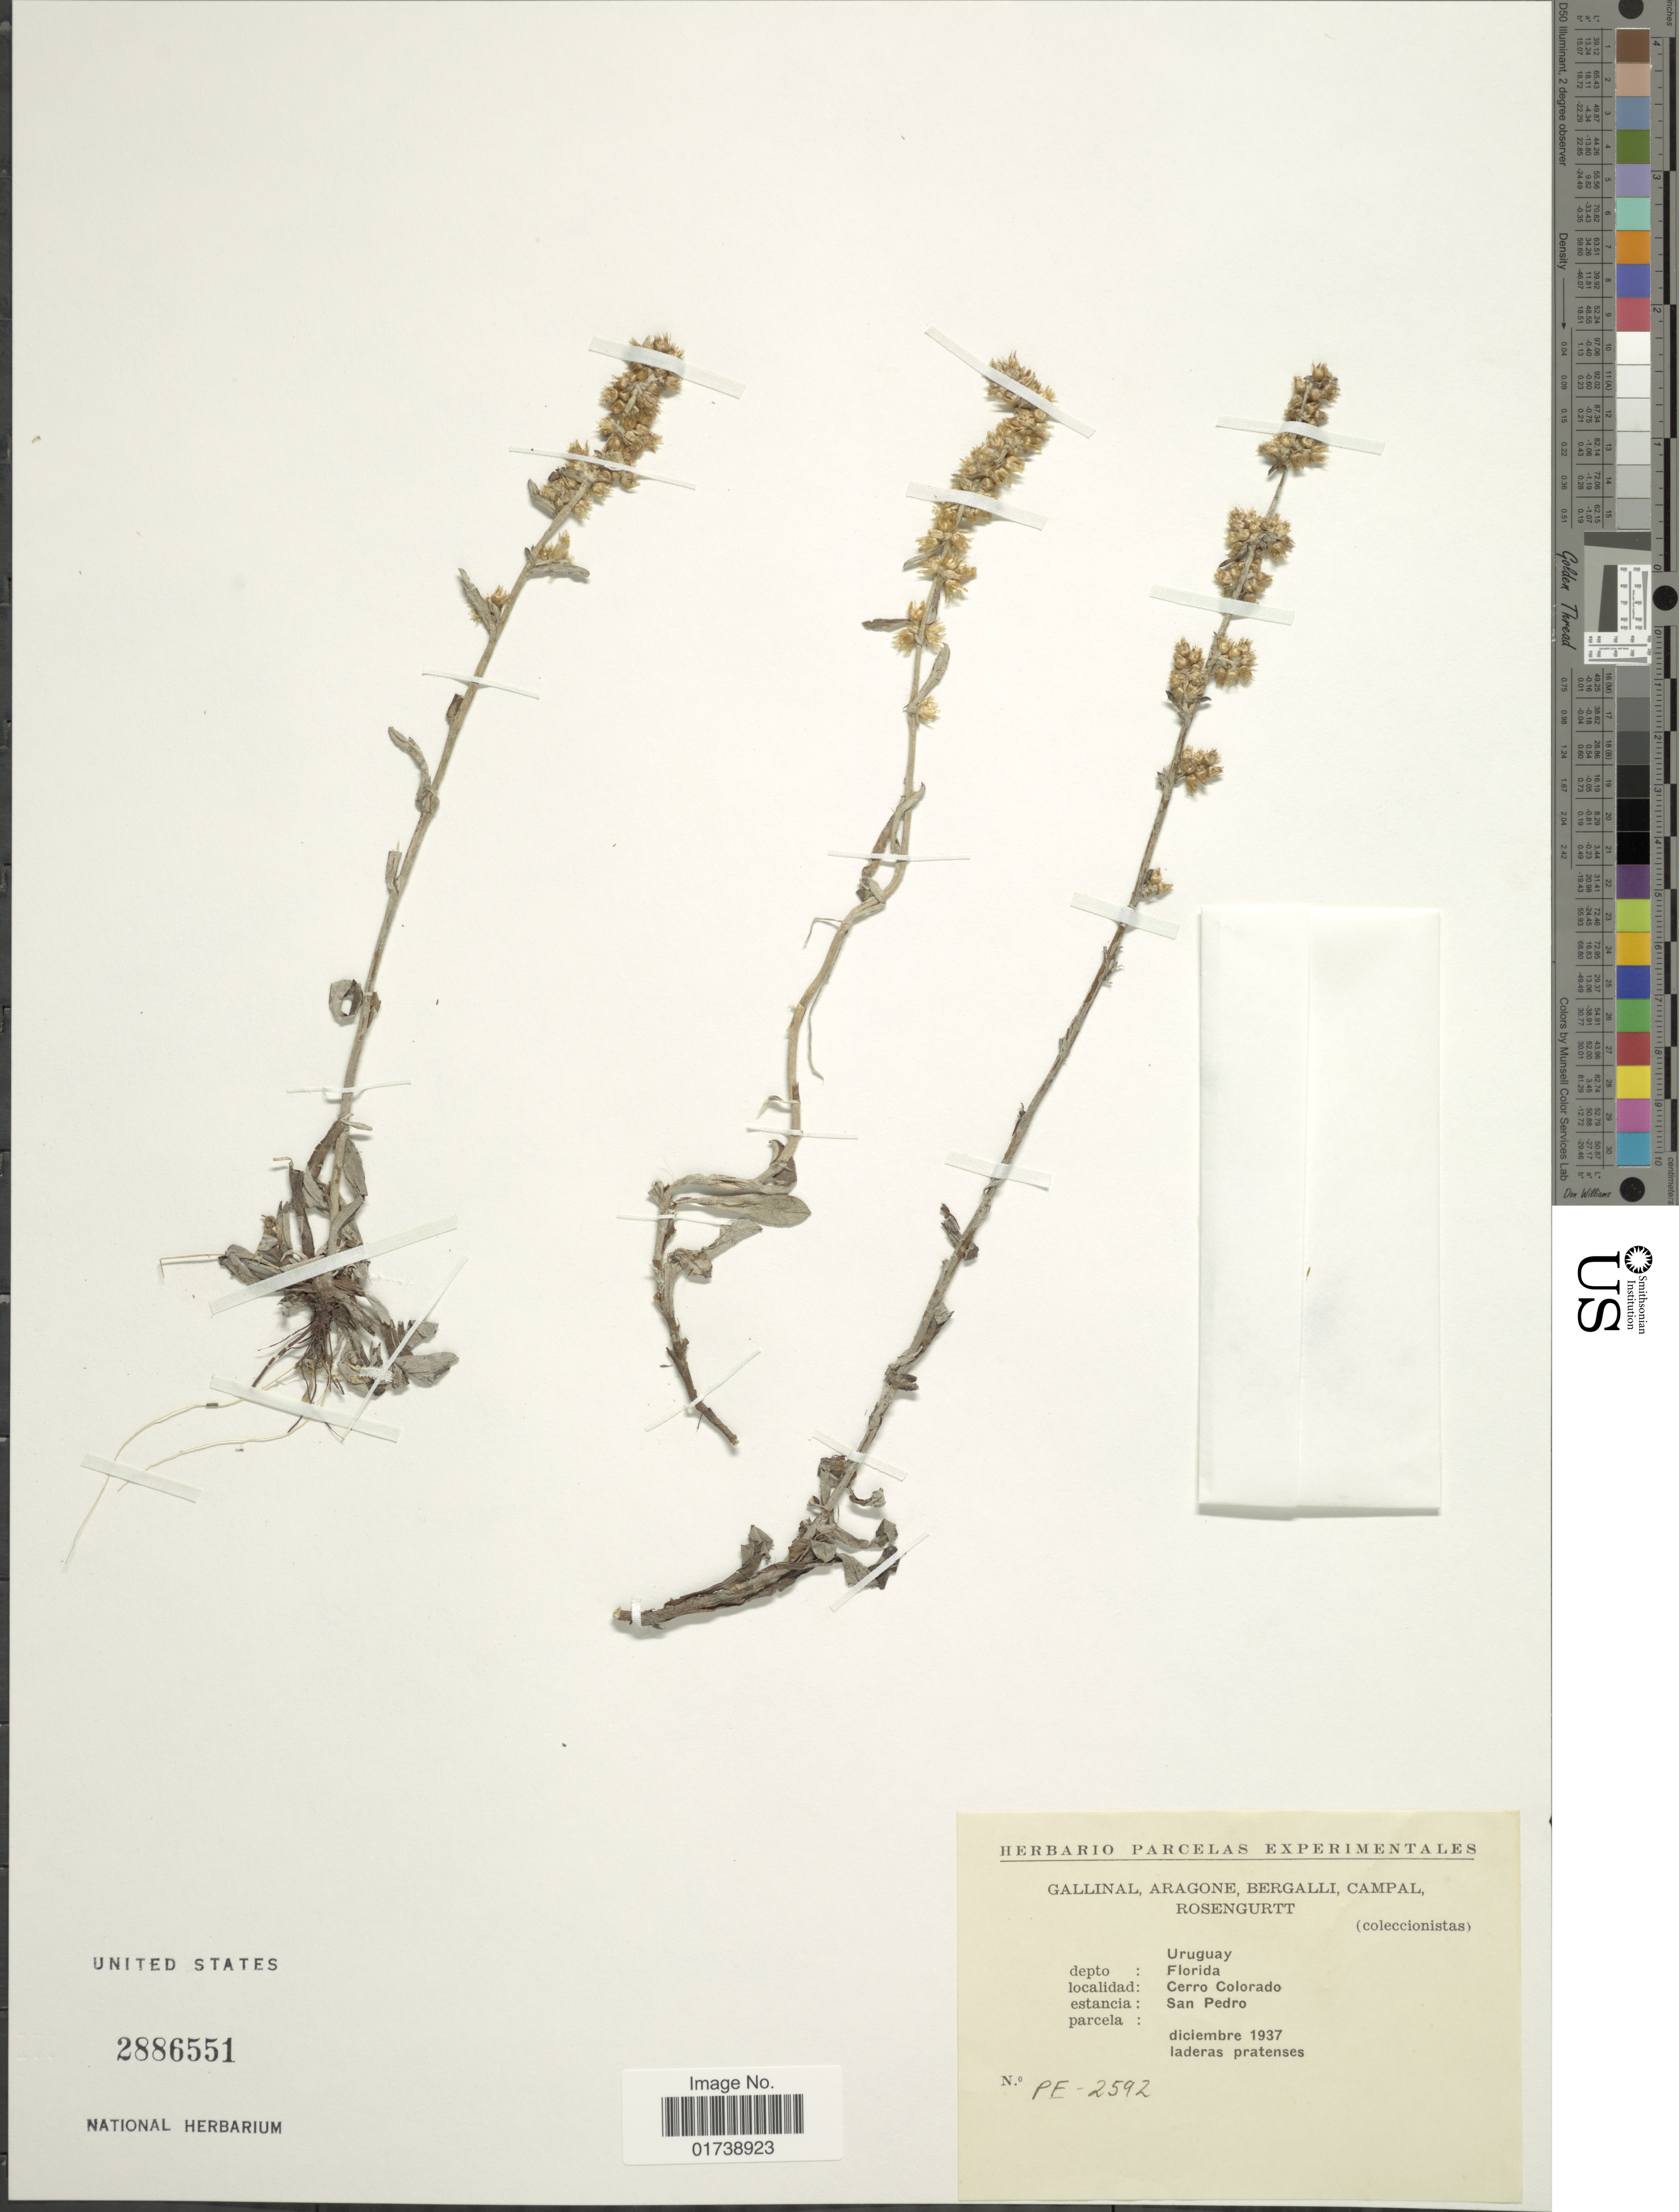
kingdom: Plantae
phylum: Tracheophyta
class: Magnoliopsida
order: Asterales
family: Asteraceae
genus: Gamochaeta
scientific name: Gamochaeta sp.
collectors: -. Gallinal, -- Aragone, -- Bergalli, -- Campal & Rosengurtt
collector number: PE-2592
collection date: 1937-12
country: Uruguay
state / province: Florida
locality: Cerro Colorado, estancia San Pedro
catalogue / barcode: US 2886551